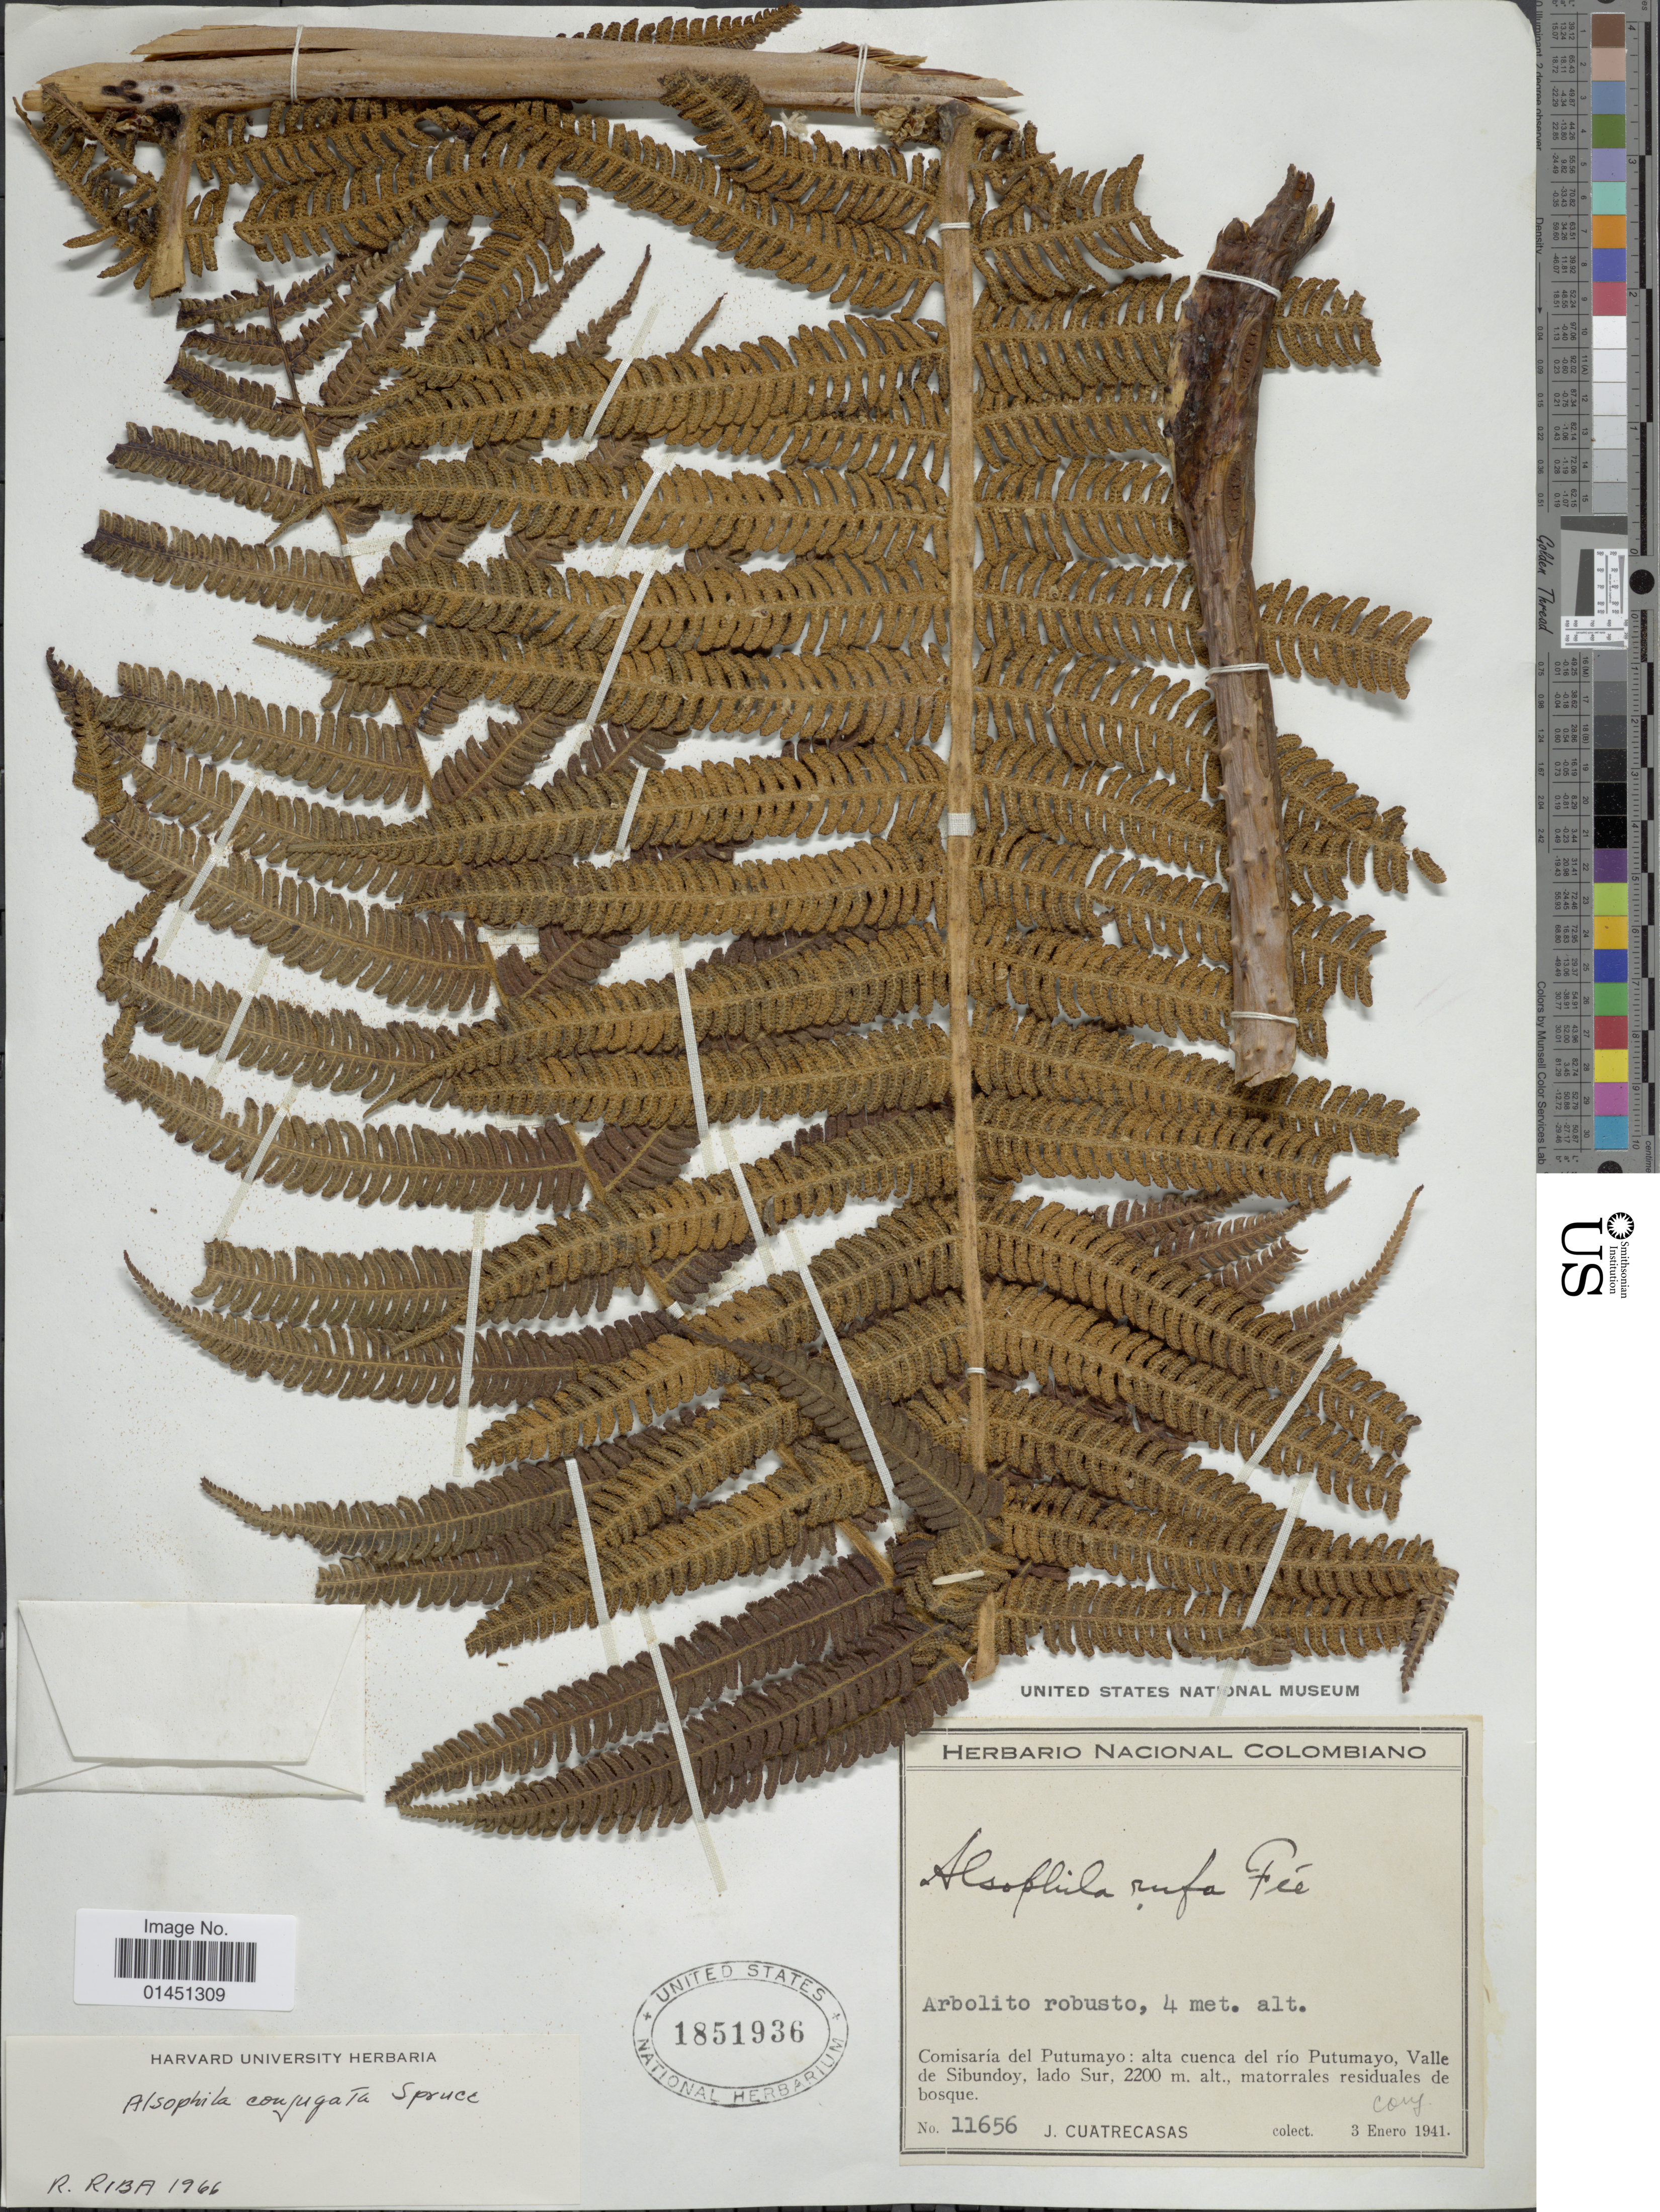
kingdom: Plantae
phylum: Tracheophyta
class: Polypodiopsida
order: Cyatheales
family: Cyatheaceae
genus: Cyathea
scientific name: Cyathea conjugata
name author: (Hook.) Domin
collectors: J. Cuatrecasas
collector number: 11656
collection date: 1941-01-03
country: Colombia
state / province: Putumayo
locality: Alta cuenca del rio Putumayo, Valle de Sibundoy, lado Sur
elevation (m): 2200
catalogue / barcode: US 1851936